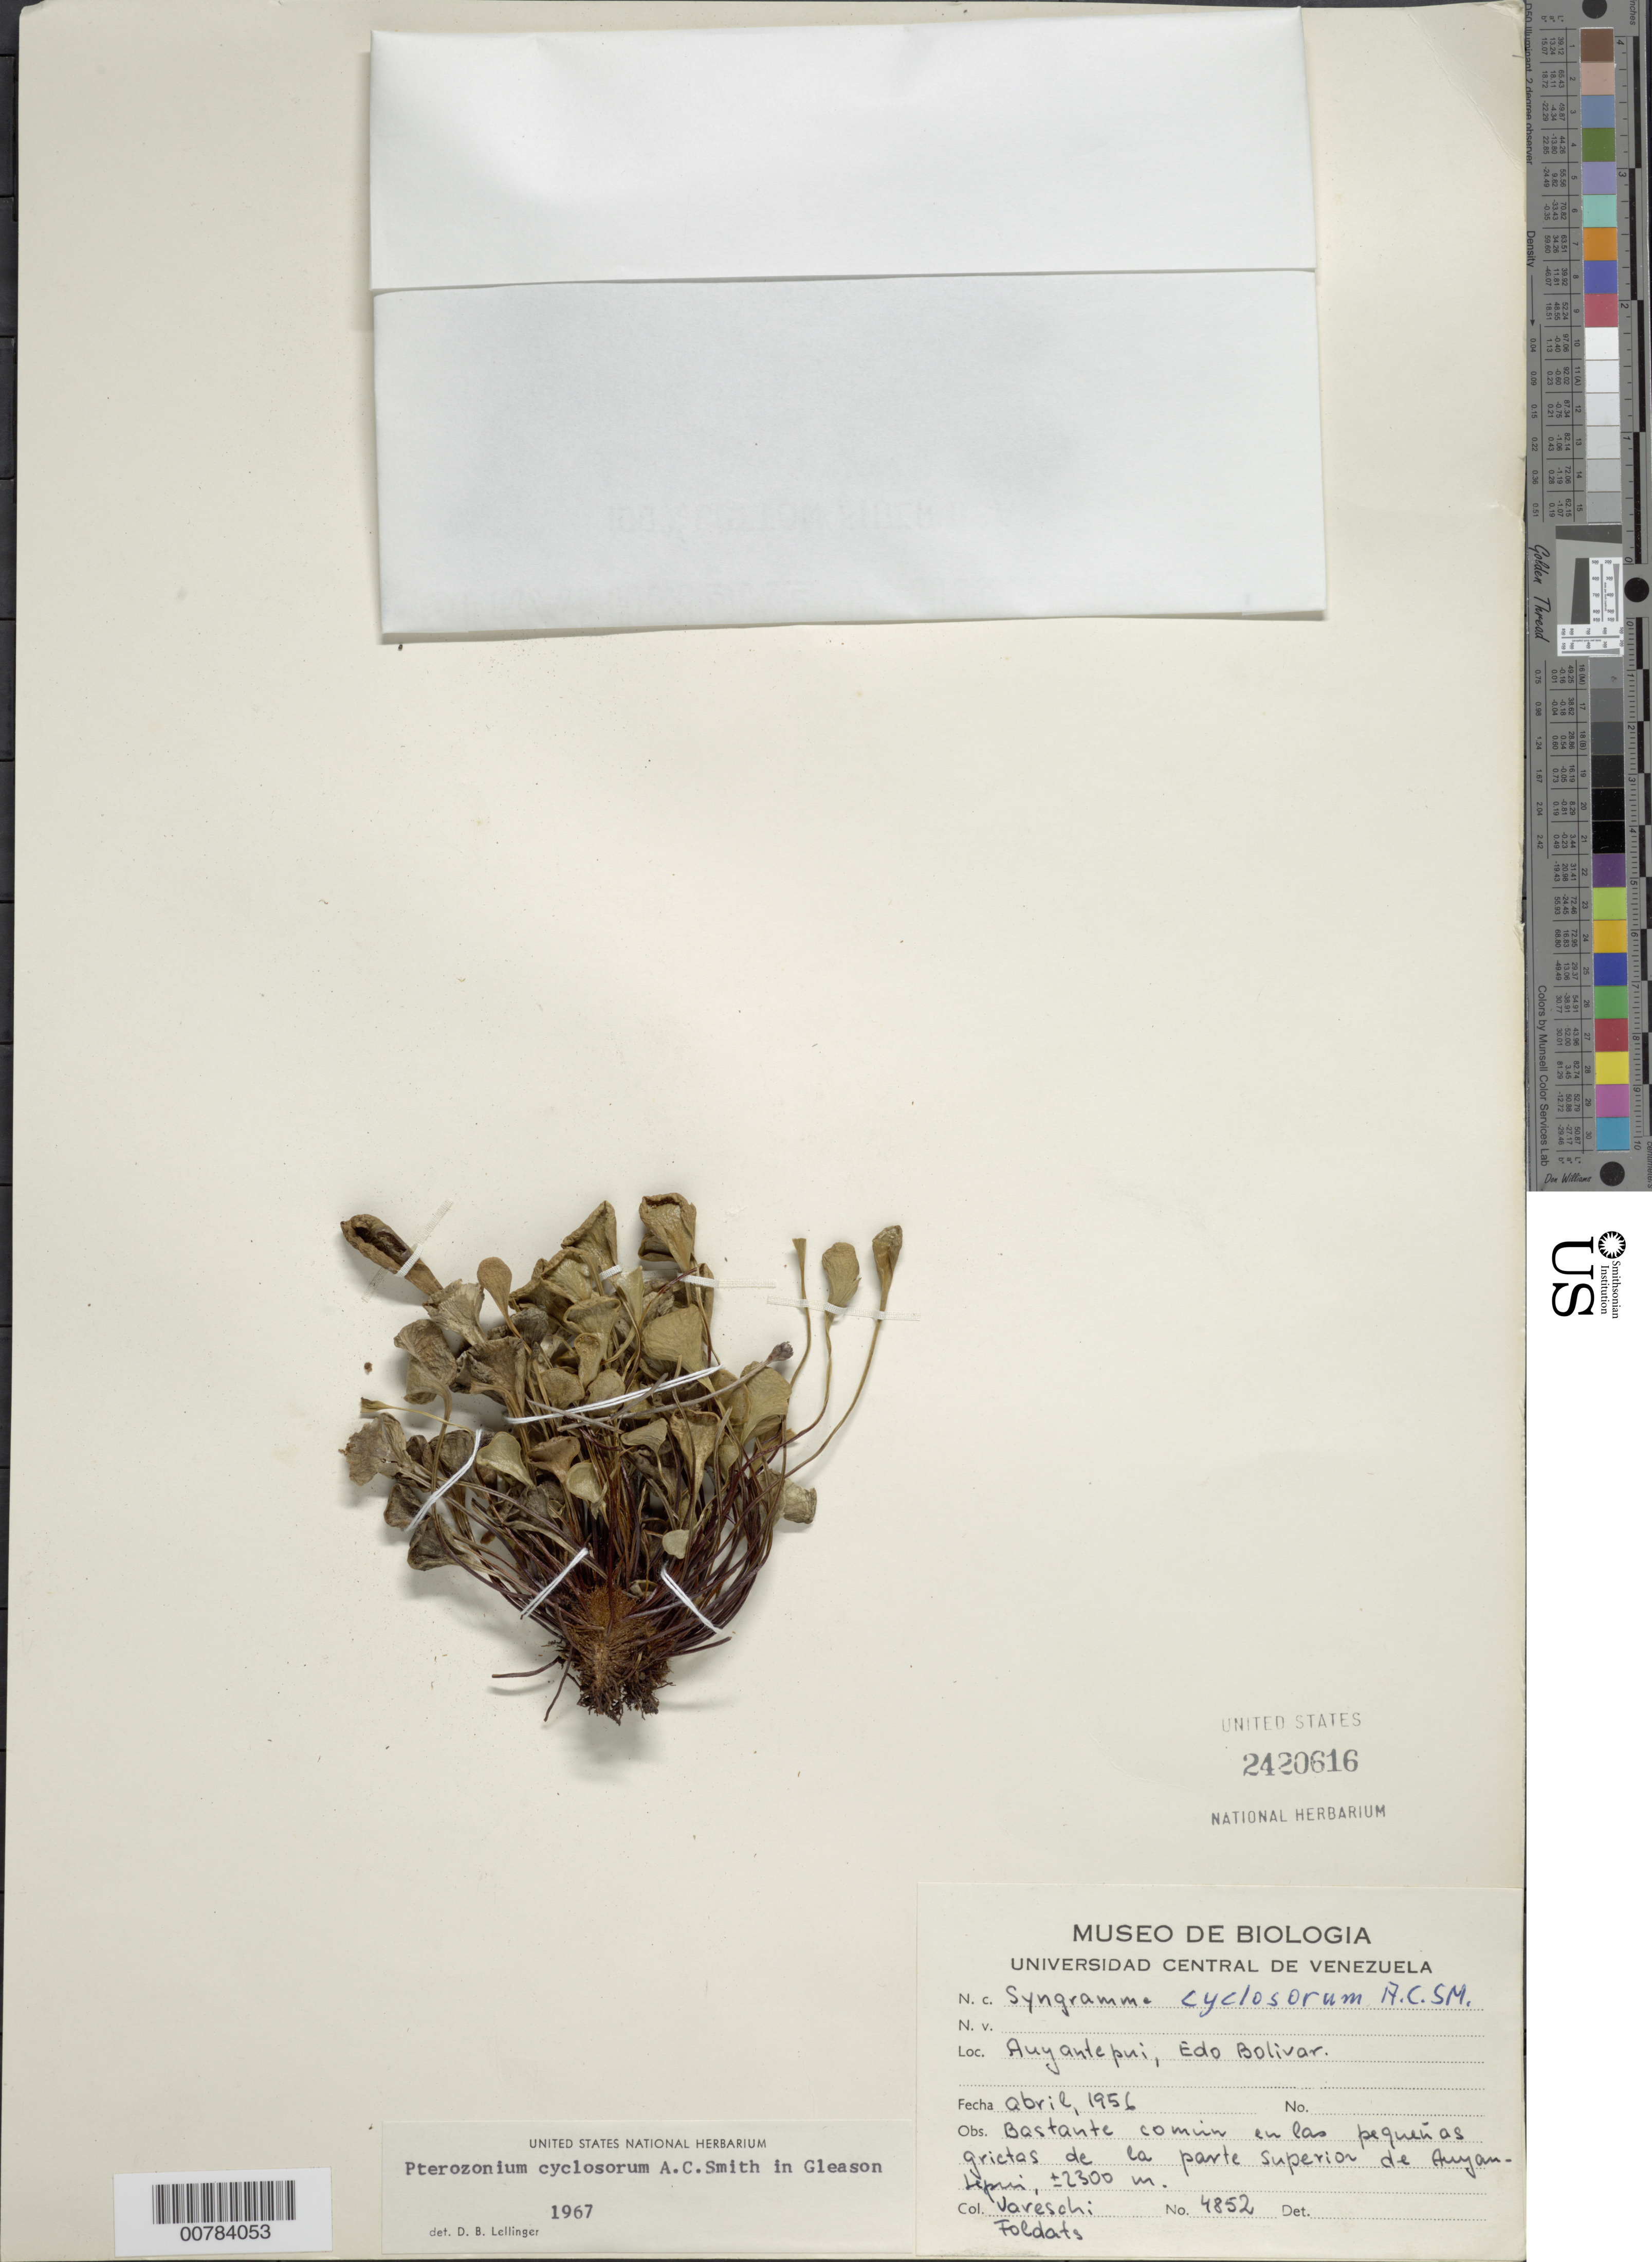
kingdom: Plantae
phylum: Tracheophyta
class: Polypodiopsida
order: Polypodiales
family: Pteridaceae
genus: Pterozonium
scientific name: Pterozonium cyclosorum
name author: A.C. Sm.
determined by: Lellinger, David B., (BOT), Smithsonian Institution - National Museum of Natural History (UNITED STATES)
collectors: V. Vareschi & E. Foldats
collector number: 4852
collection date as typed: Apr-56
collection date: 1956-04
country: Venezuela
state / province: Bolívar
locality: Auyan-tepuí, bastante en la parte superíor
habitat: En las pequenas grietas de la parte superior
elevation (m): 2300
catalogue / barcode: US 2420616